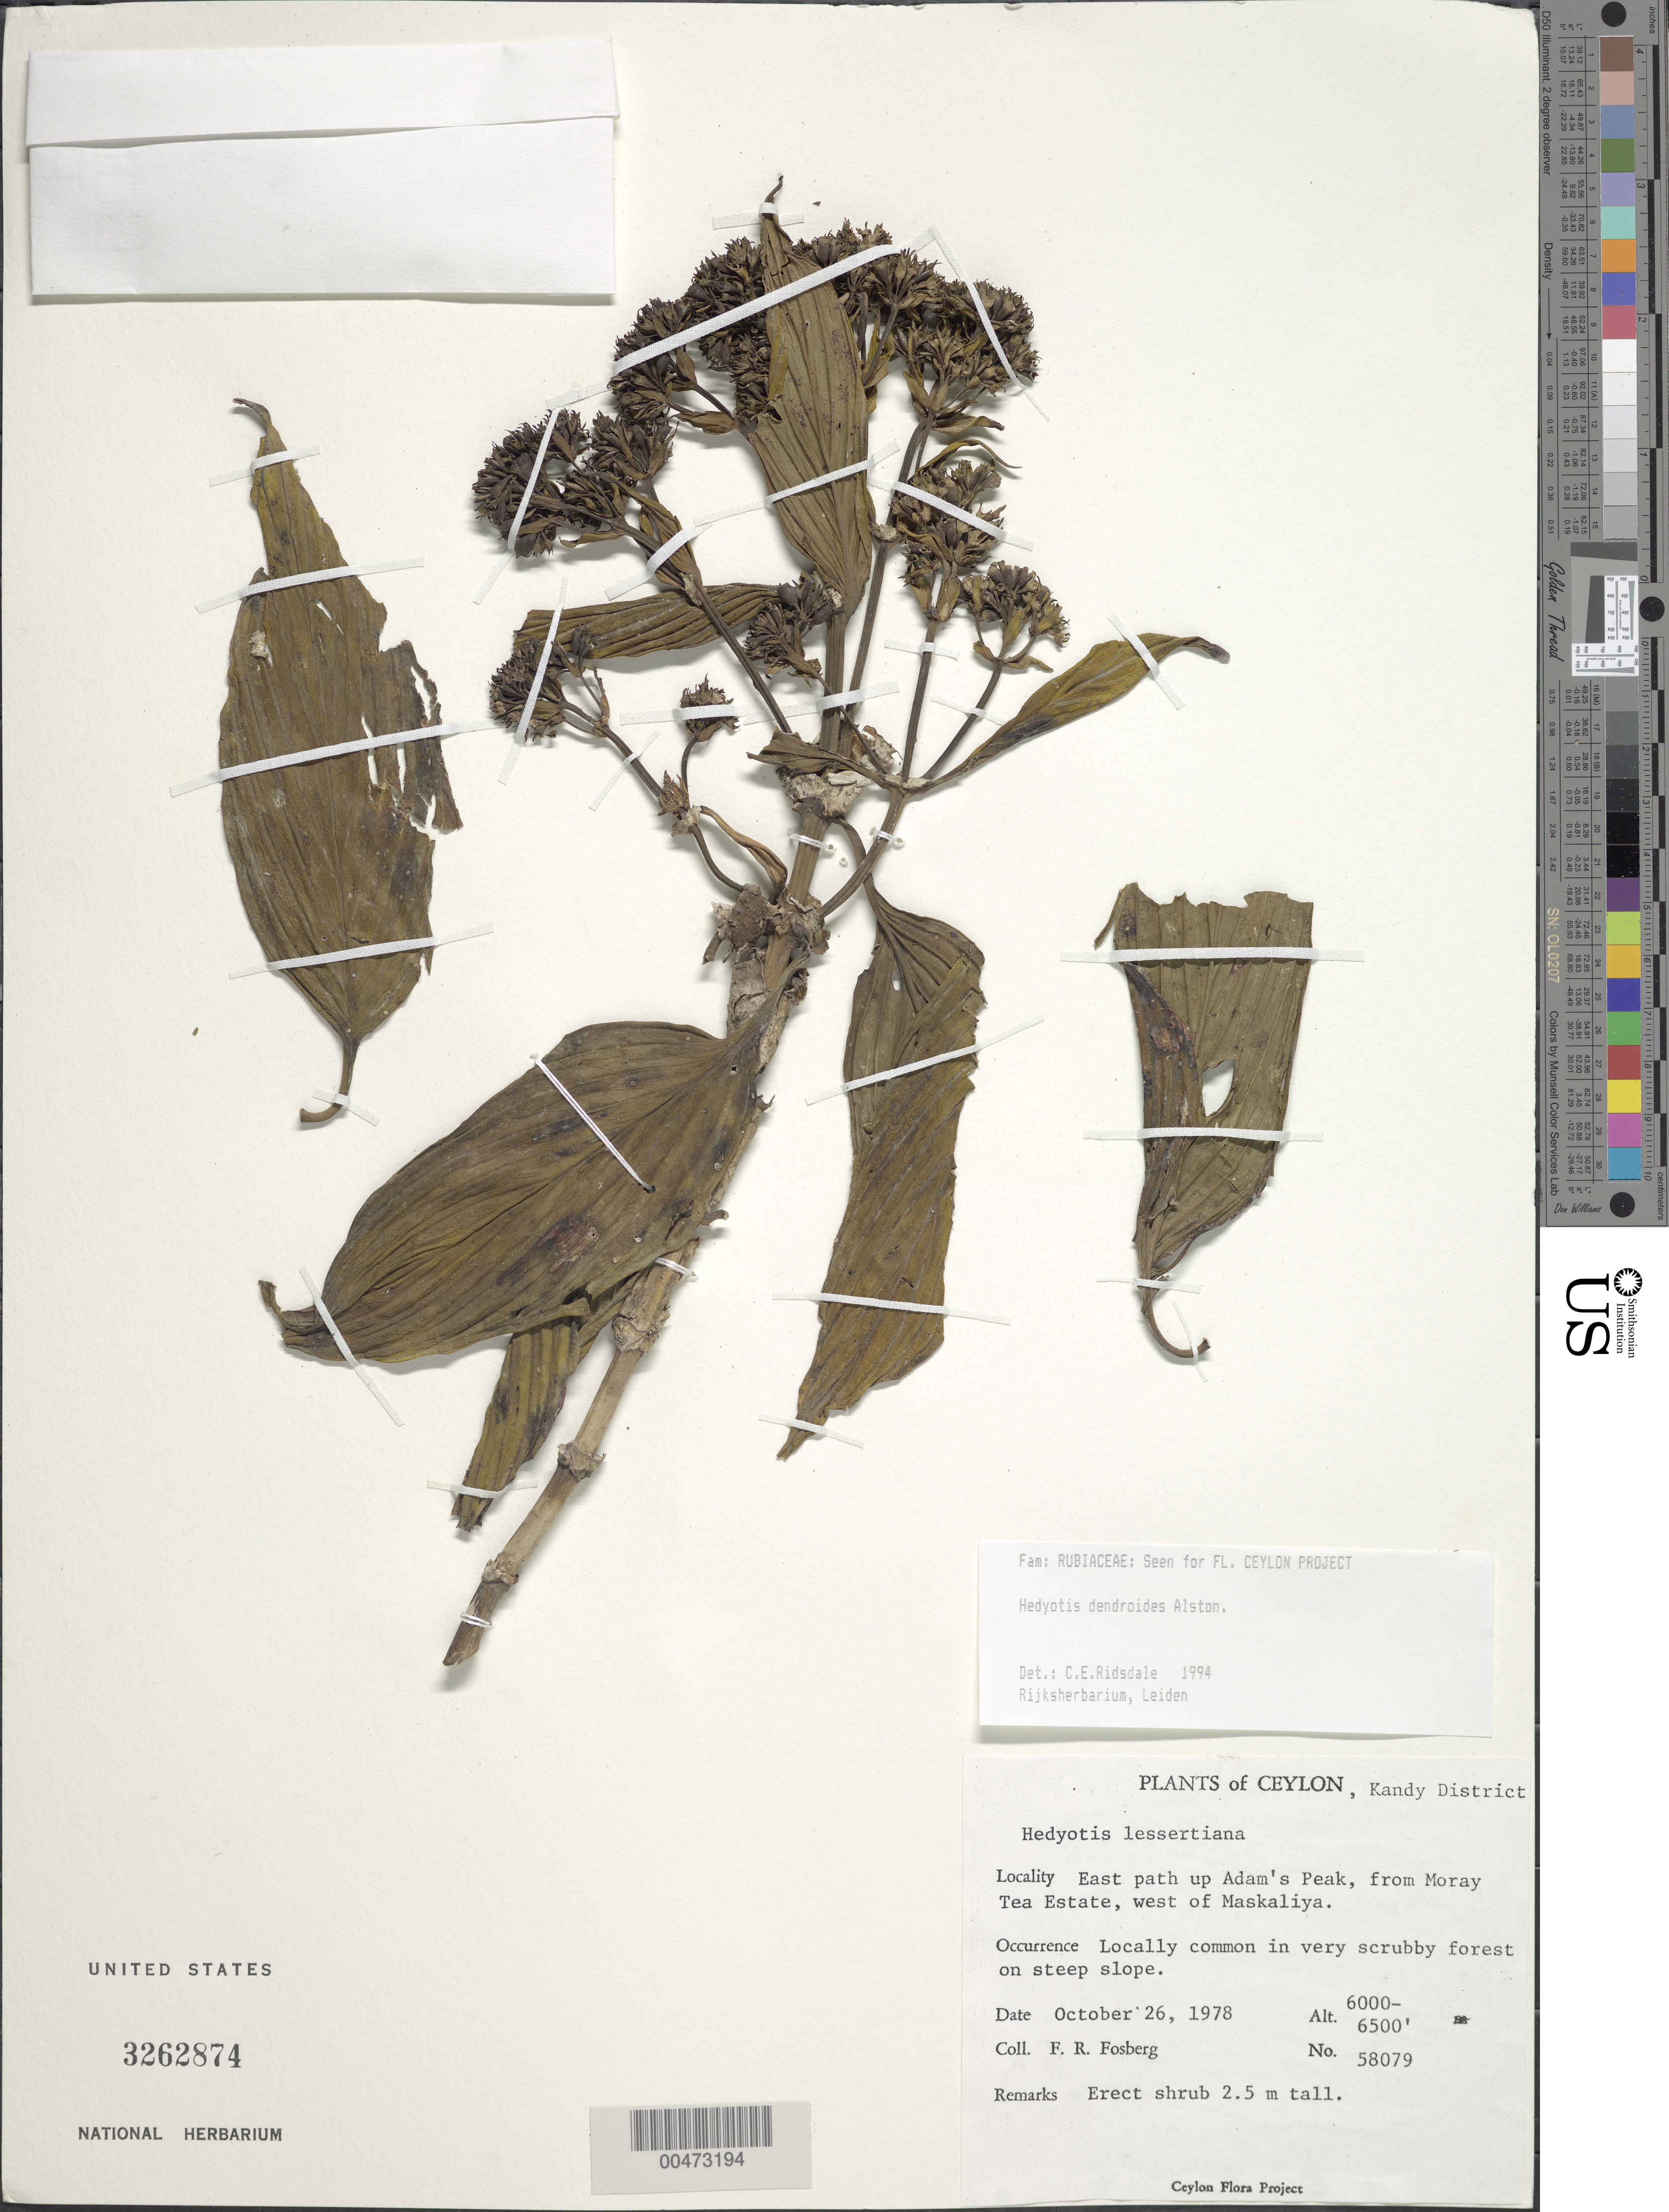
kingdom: Plantae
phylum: Tracheophyta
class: Magnoliopsida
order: Gentianales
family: Rubiaceae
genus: Hedyotis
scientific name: Hedyotis dendroides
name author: Alston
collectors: F. R. Fosberg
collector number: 58079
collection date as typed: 26 Oct 1978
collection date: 1978-10-26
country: Sri Lanka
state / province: Central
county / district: Kandy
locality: E path up Adam's Peak, from Moray Tea Estate, W of Maskaliya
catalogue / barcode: US 3262874